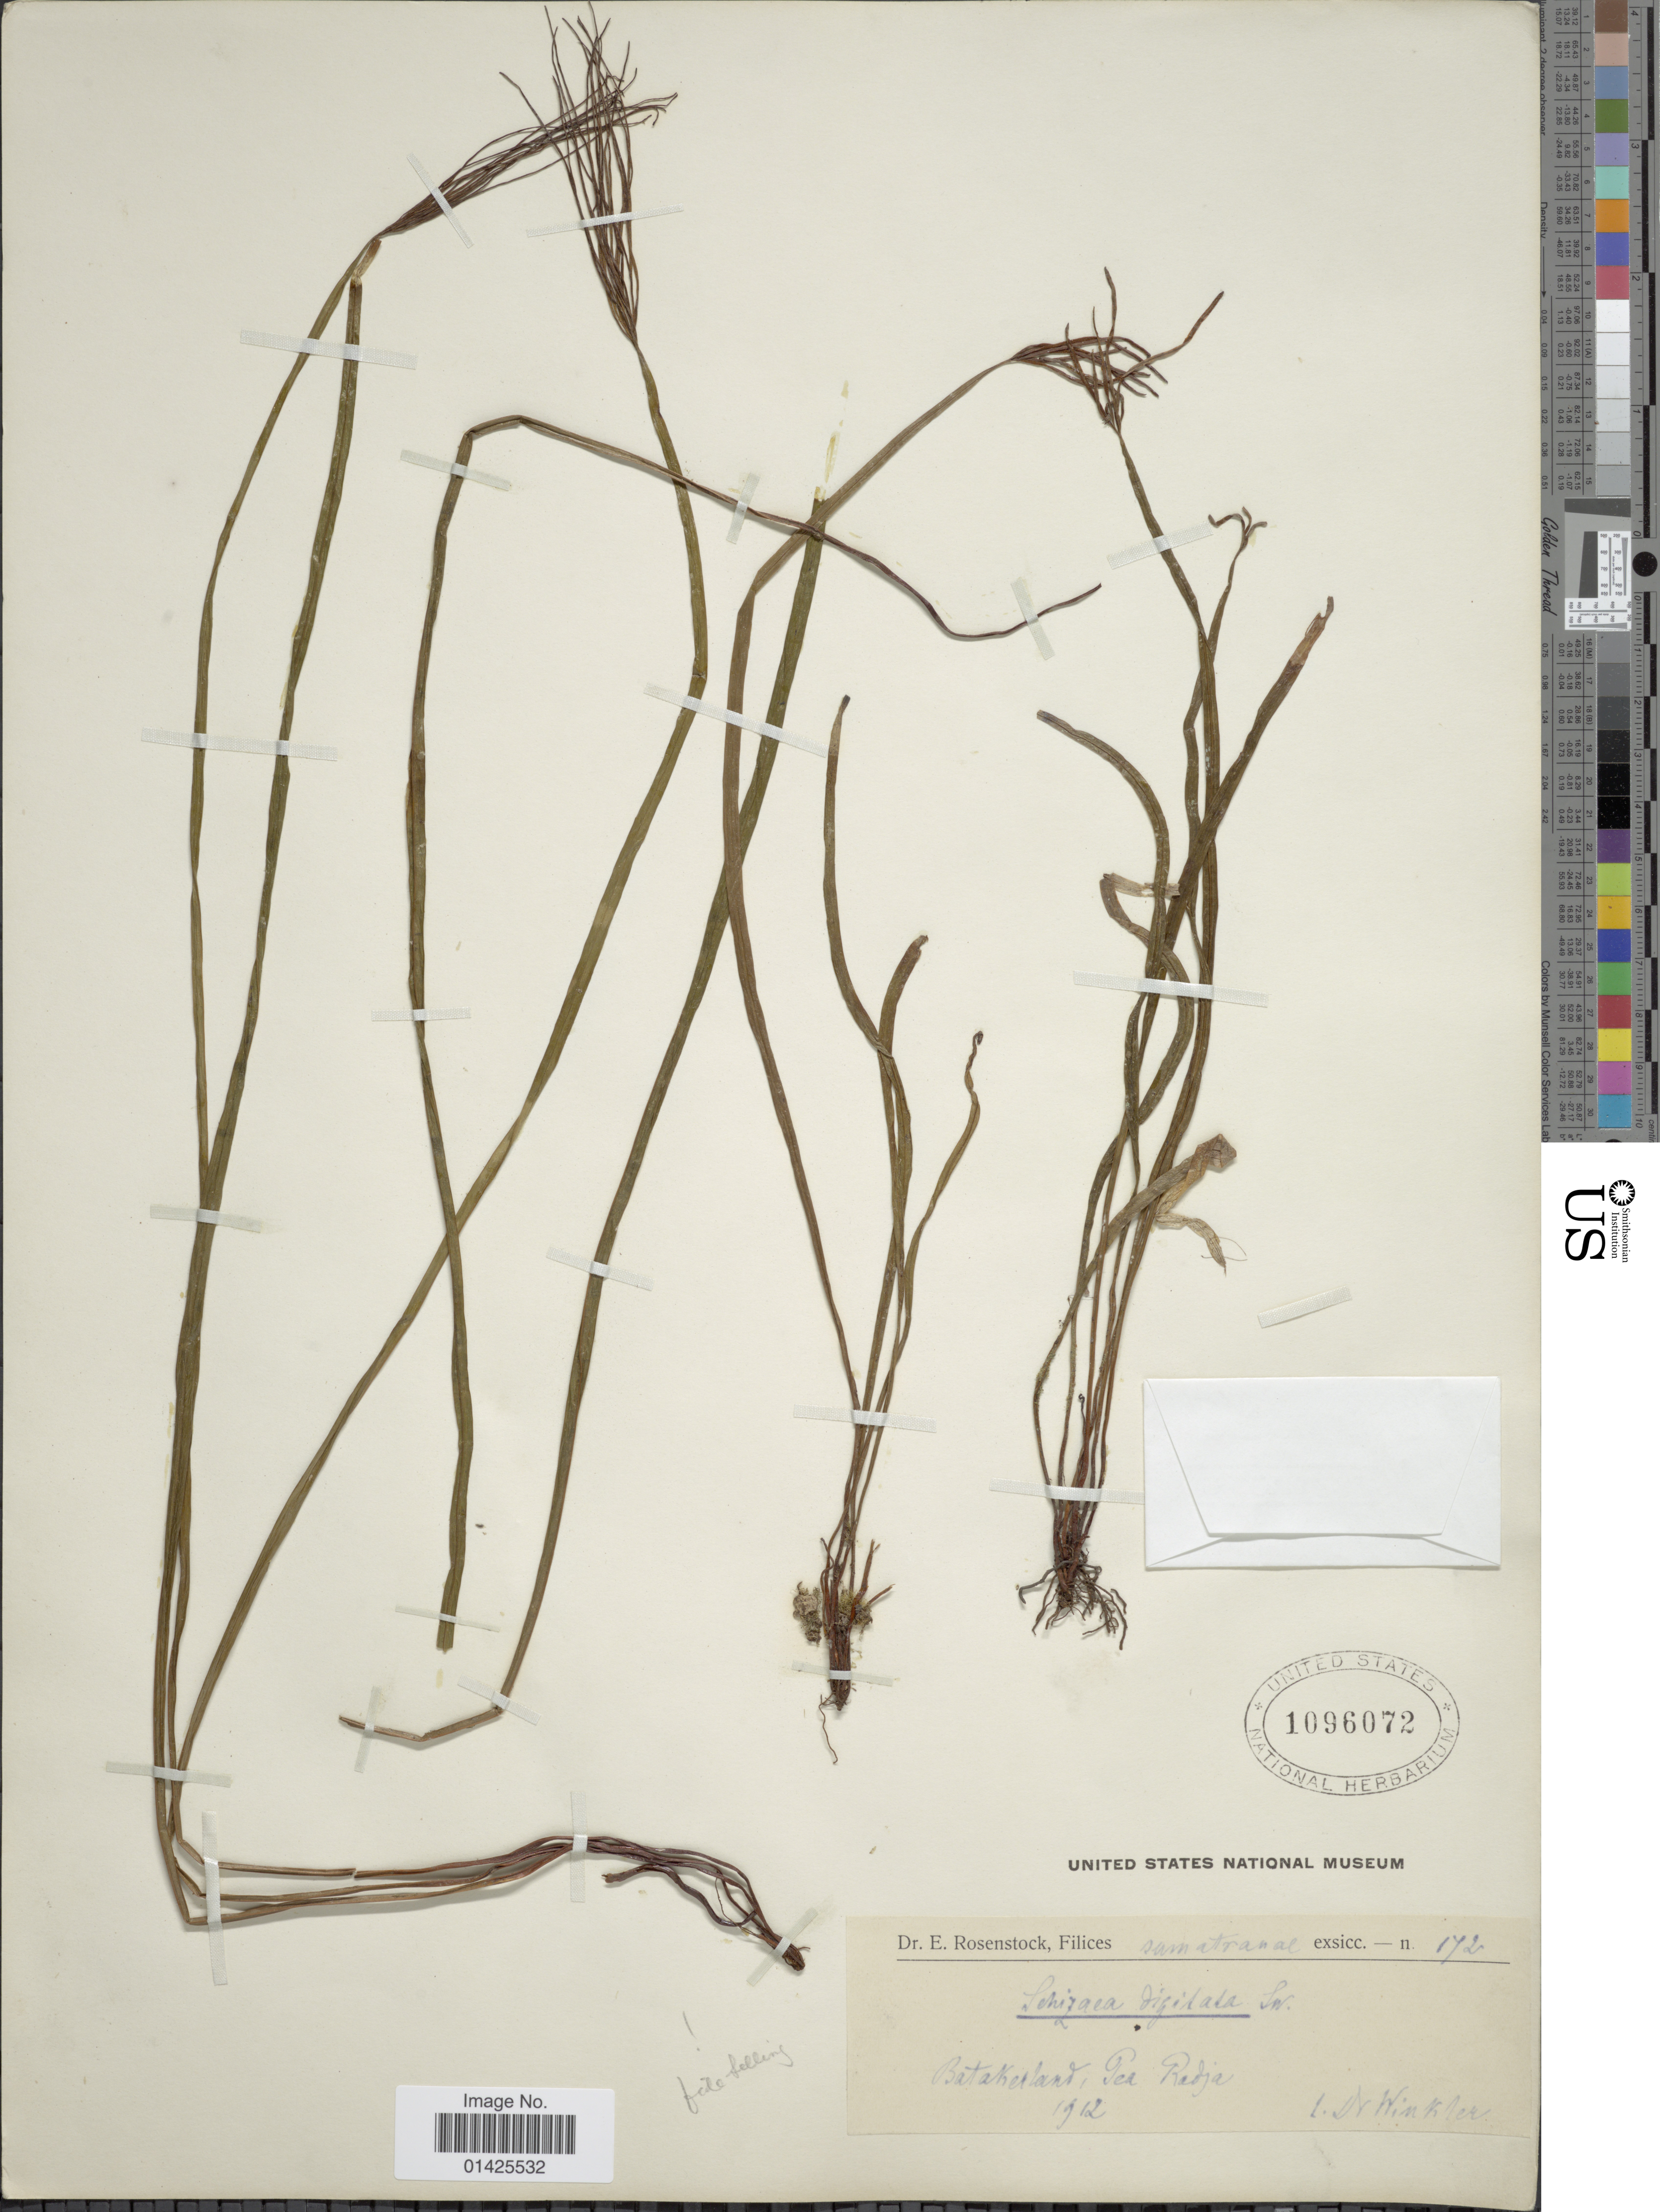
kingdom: Plantae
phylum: Tracheophyta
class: Polypodiopsida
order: Schizaeales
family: Schizaeaceae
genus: Actinostachys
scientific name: Actinostachys digitata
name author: (L.) Wall.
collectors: E. Rosenstock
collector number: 172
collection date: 1912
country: Indonesia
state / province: Sumatra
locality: Batakerkant, Pea radja. [interpreted]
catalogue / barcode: US 1096072